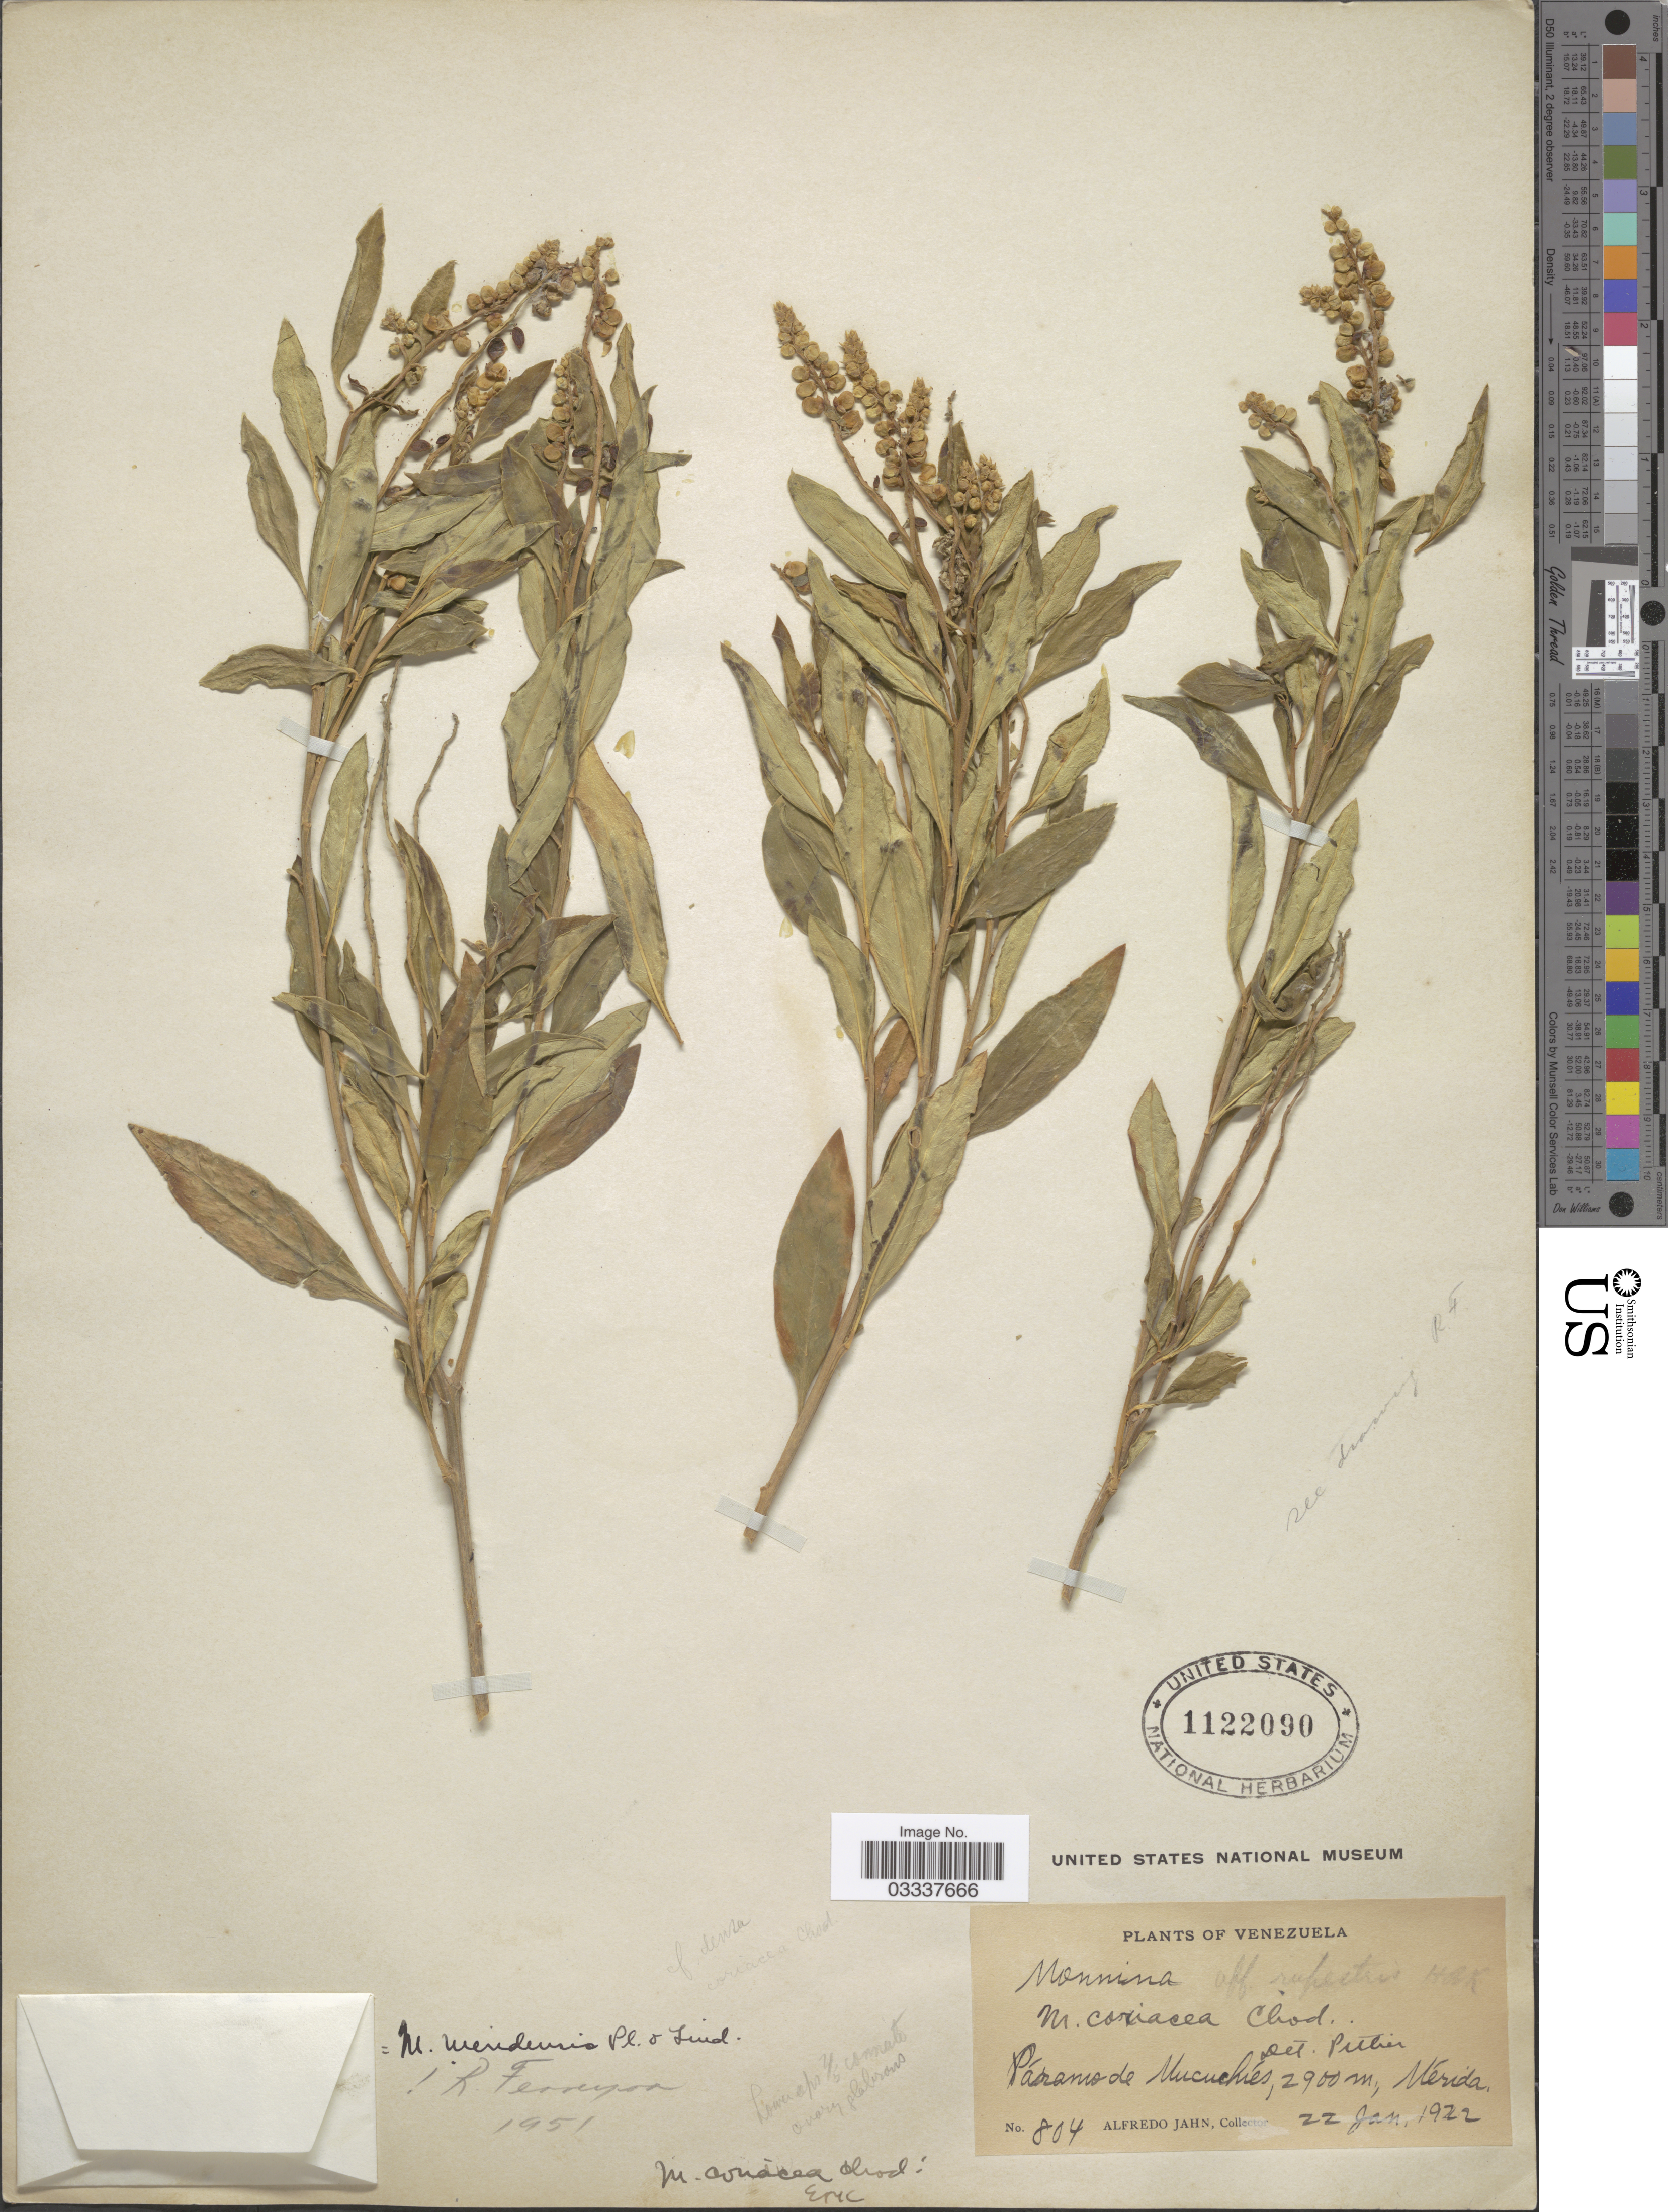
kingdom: Plantae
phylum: Tracheophyta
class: Magnoliopsida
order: Fabales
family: Polygalaceae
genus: Monnina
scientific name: Monnina meridensis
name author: Planch. & B.L. Linden ex Wedd.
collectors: A. Jahn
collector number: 804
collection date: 1922-01-22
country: Venezuela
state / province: Mérida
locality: Páramo de Mucuchíes.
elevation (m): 2900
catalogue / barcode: US 1122090